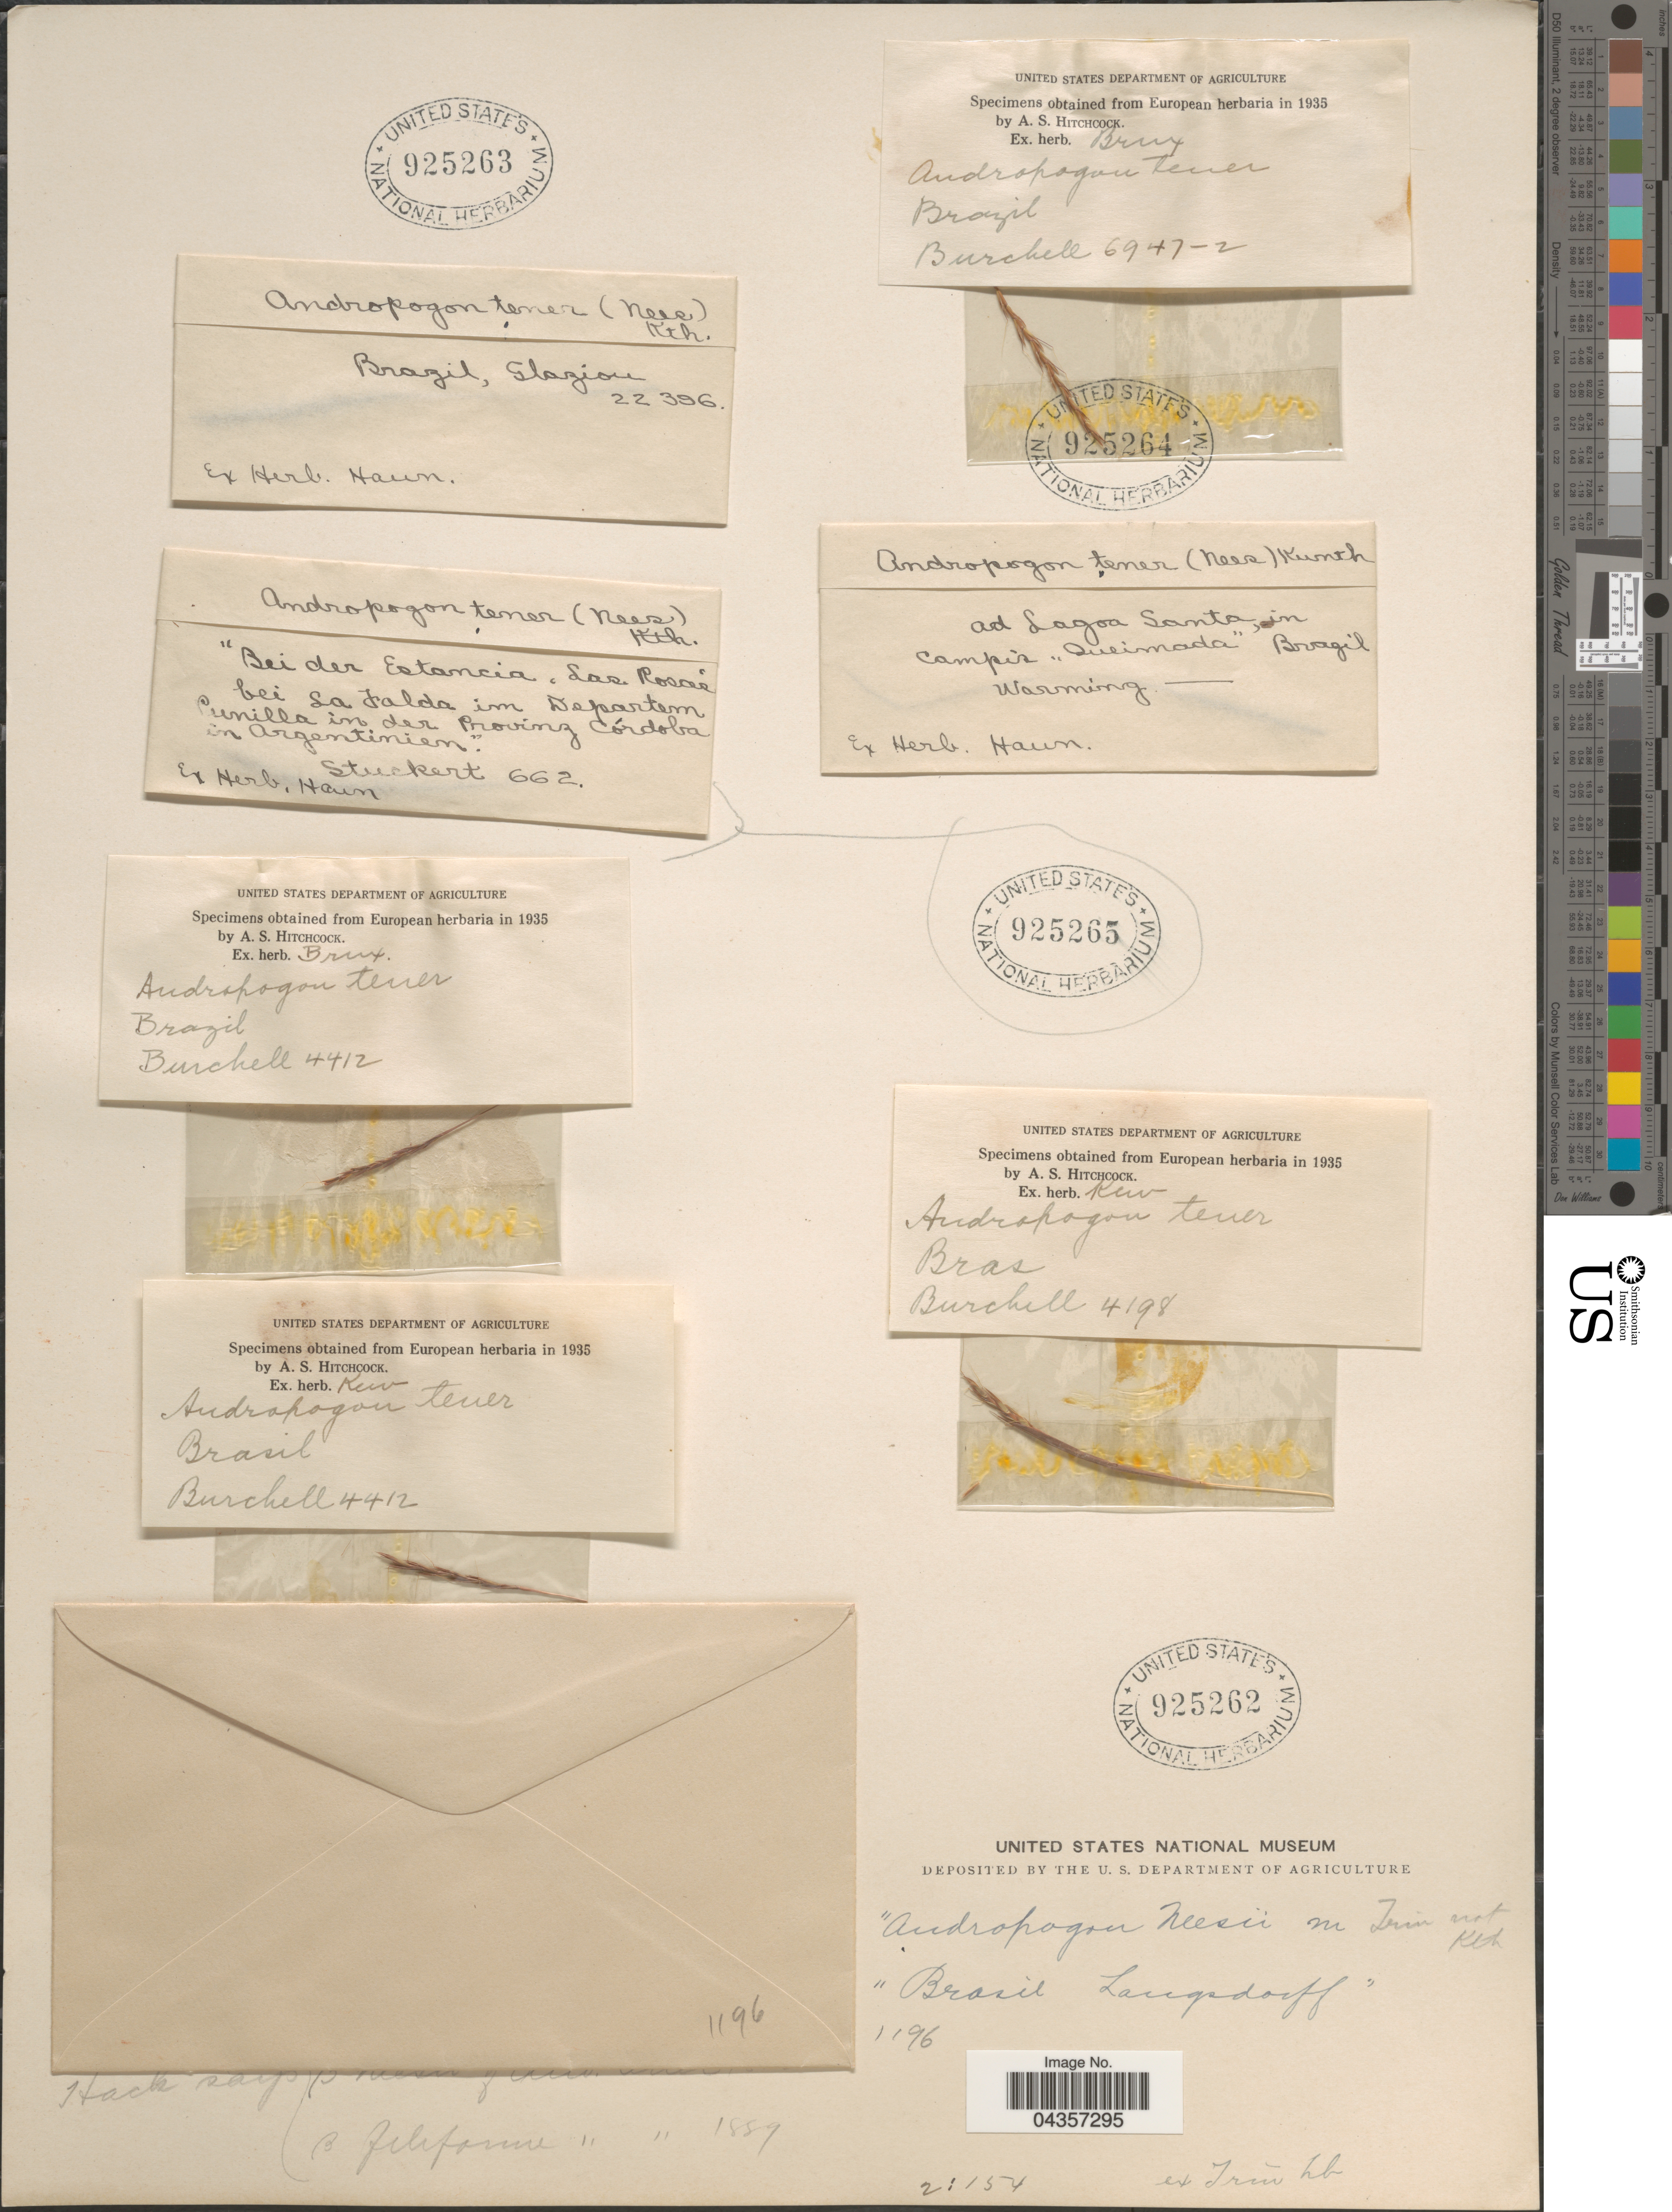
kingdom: Plantae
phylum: Tracheophyta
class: Liliopsida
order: Poales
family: Poaceae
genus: Schizachyrium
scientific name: Schizachyrium tenerum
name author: Nees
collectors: Glaziou, --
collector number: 22396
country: Brazil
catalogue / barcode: US 925263-8